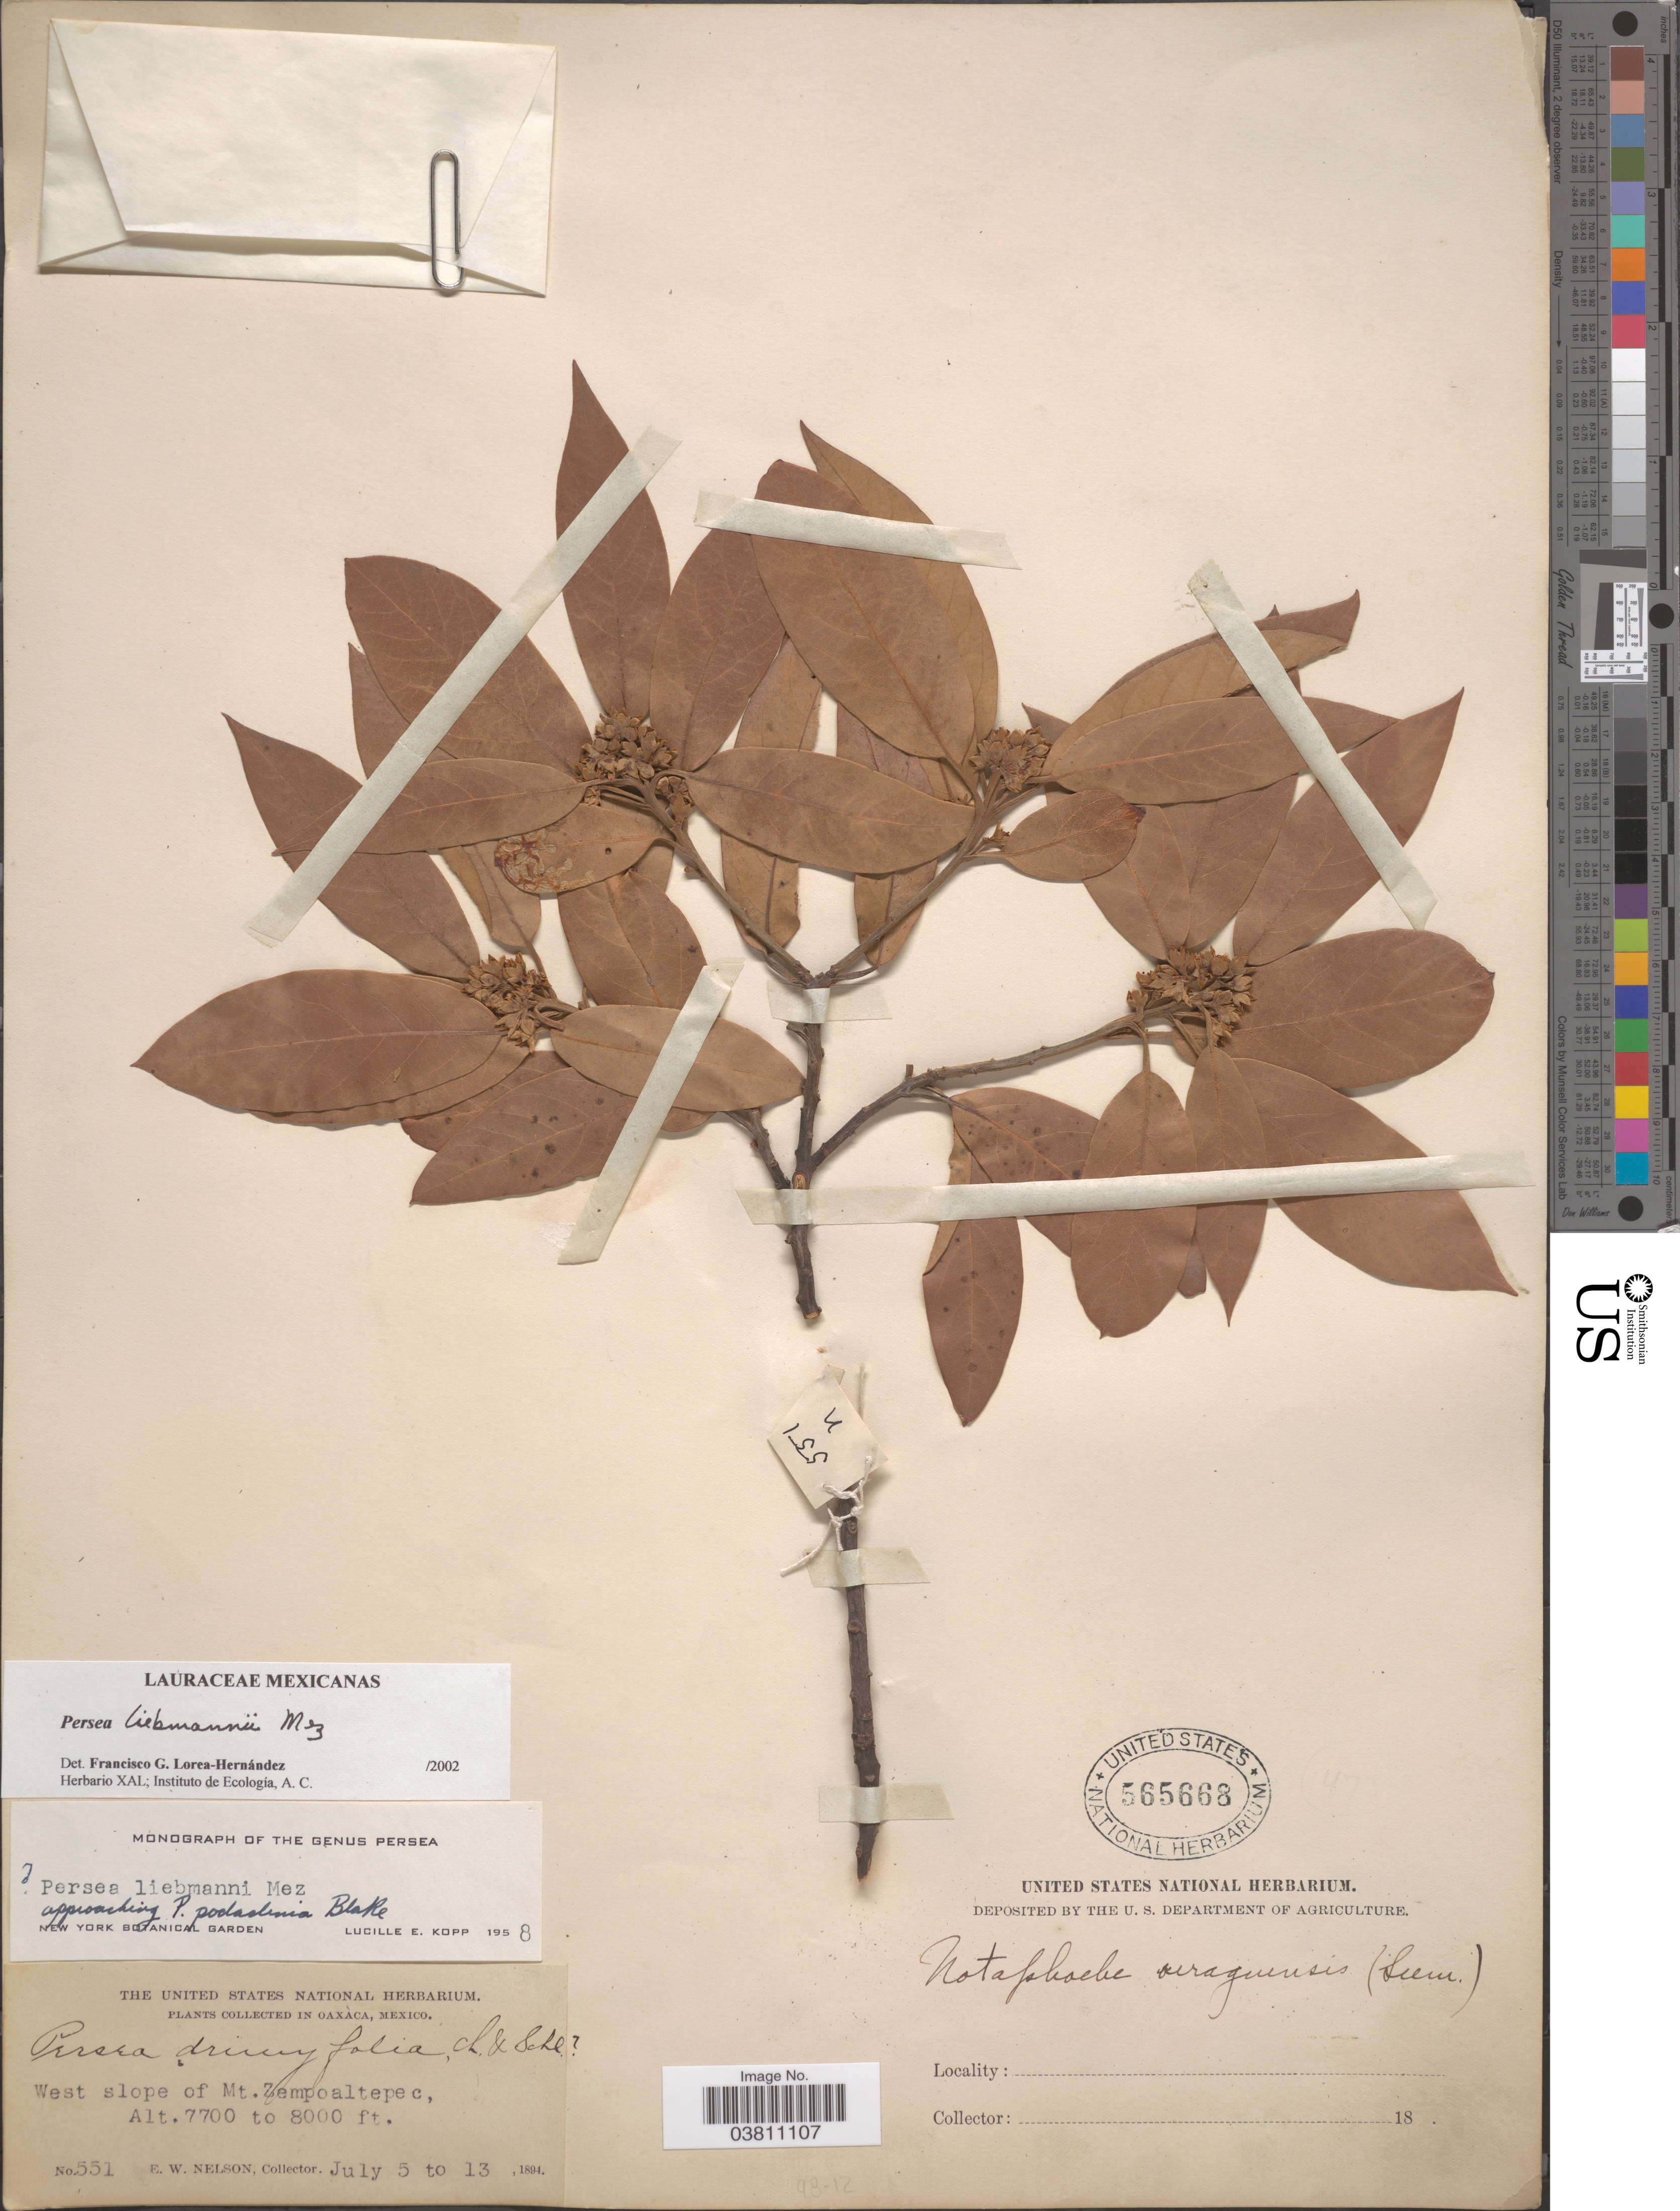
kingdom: Plantae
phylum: Tracheophyta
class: Magnoliopsida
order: Laurales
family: Lauraceae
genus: Persea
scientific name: Persea liebmannii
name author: Mez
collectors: E. W. Nelson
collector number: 551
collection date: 1894-07-05/1894-07-13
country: Mexico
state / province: Oaxaca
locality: West slope of Mt. Zempoaltepec.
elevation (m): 2347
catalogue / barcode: US 565668